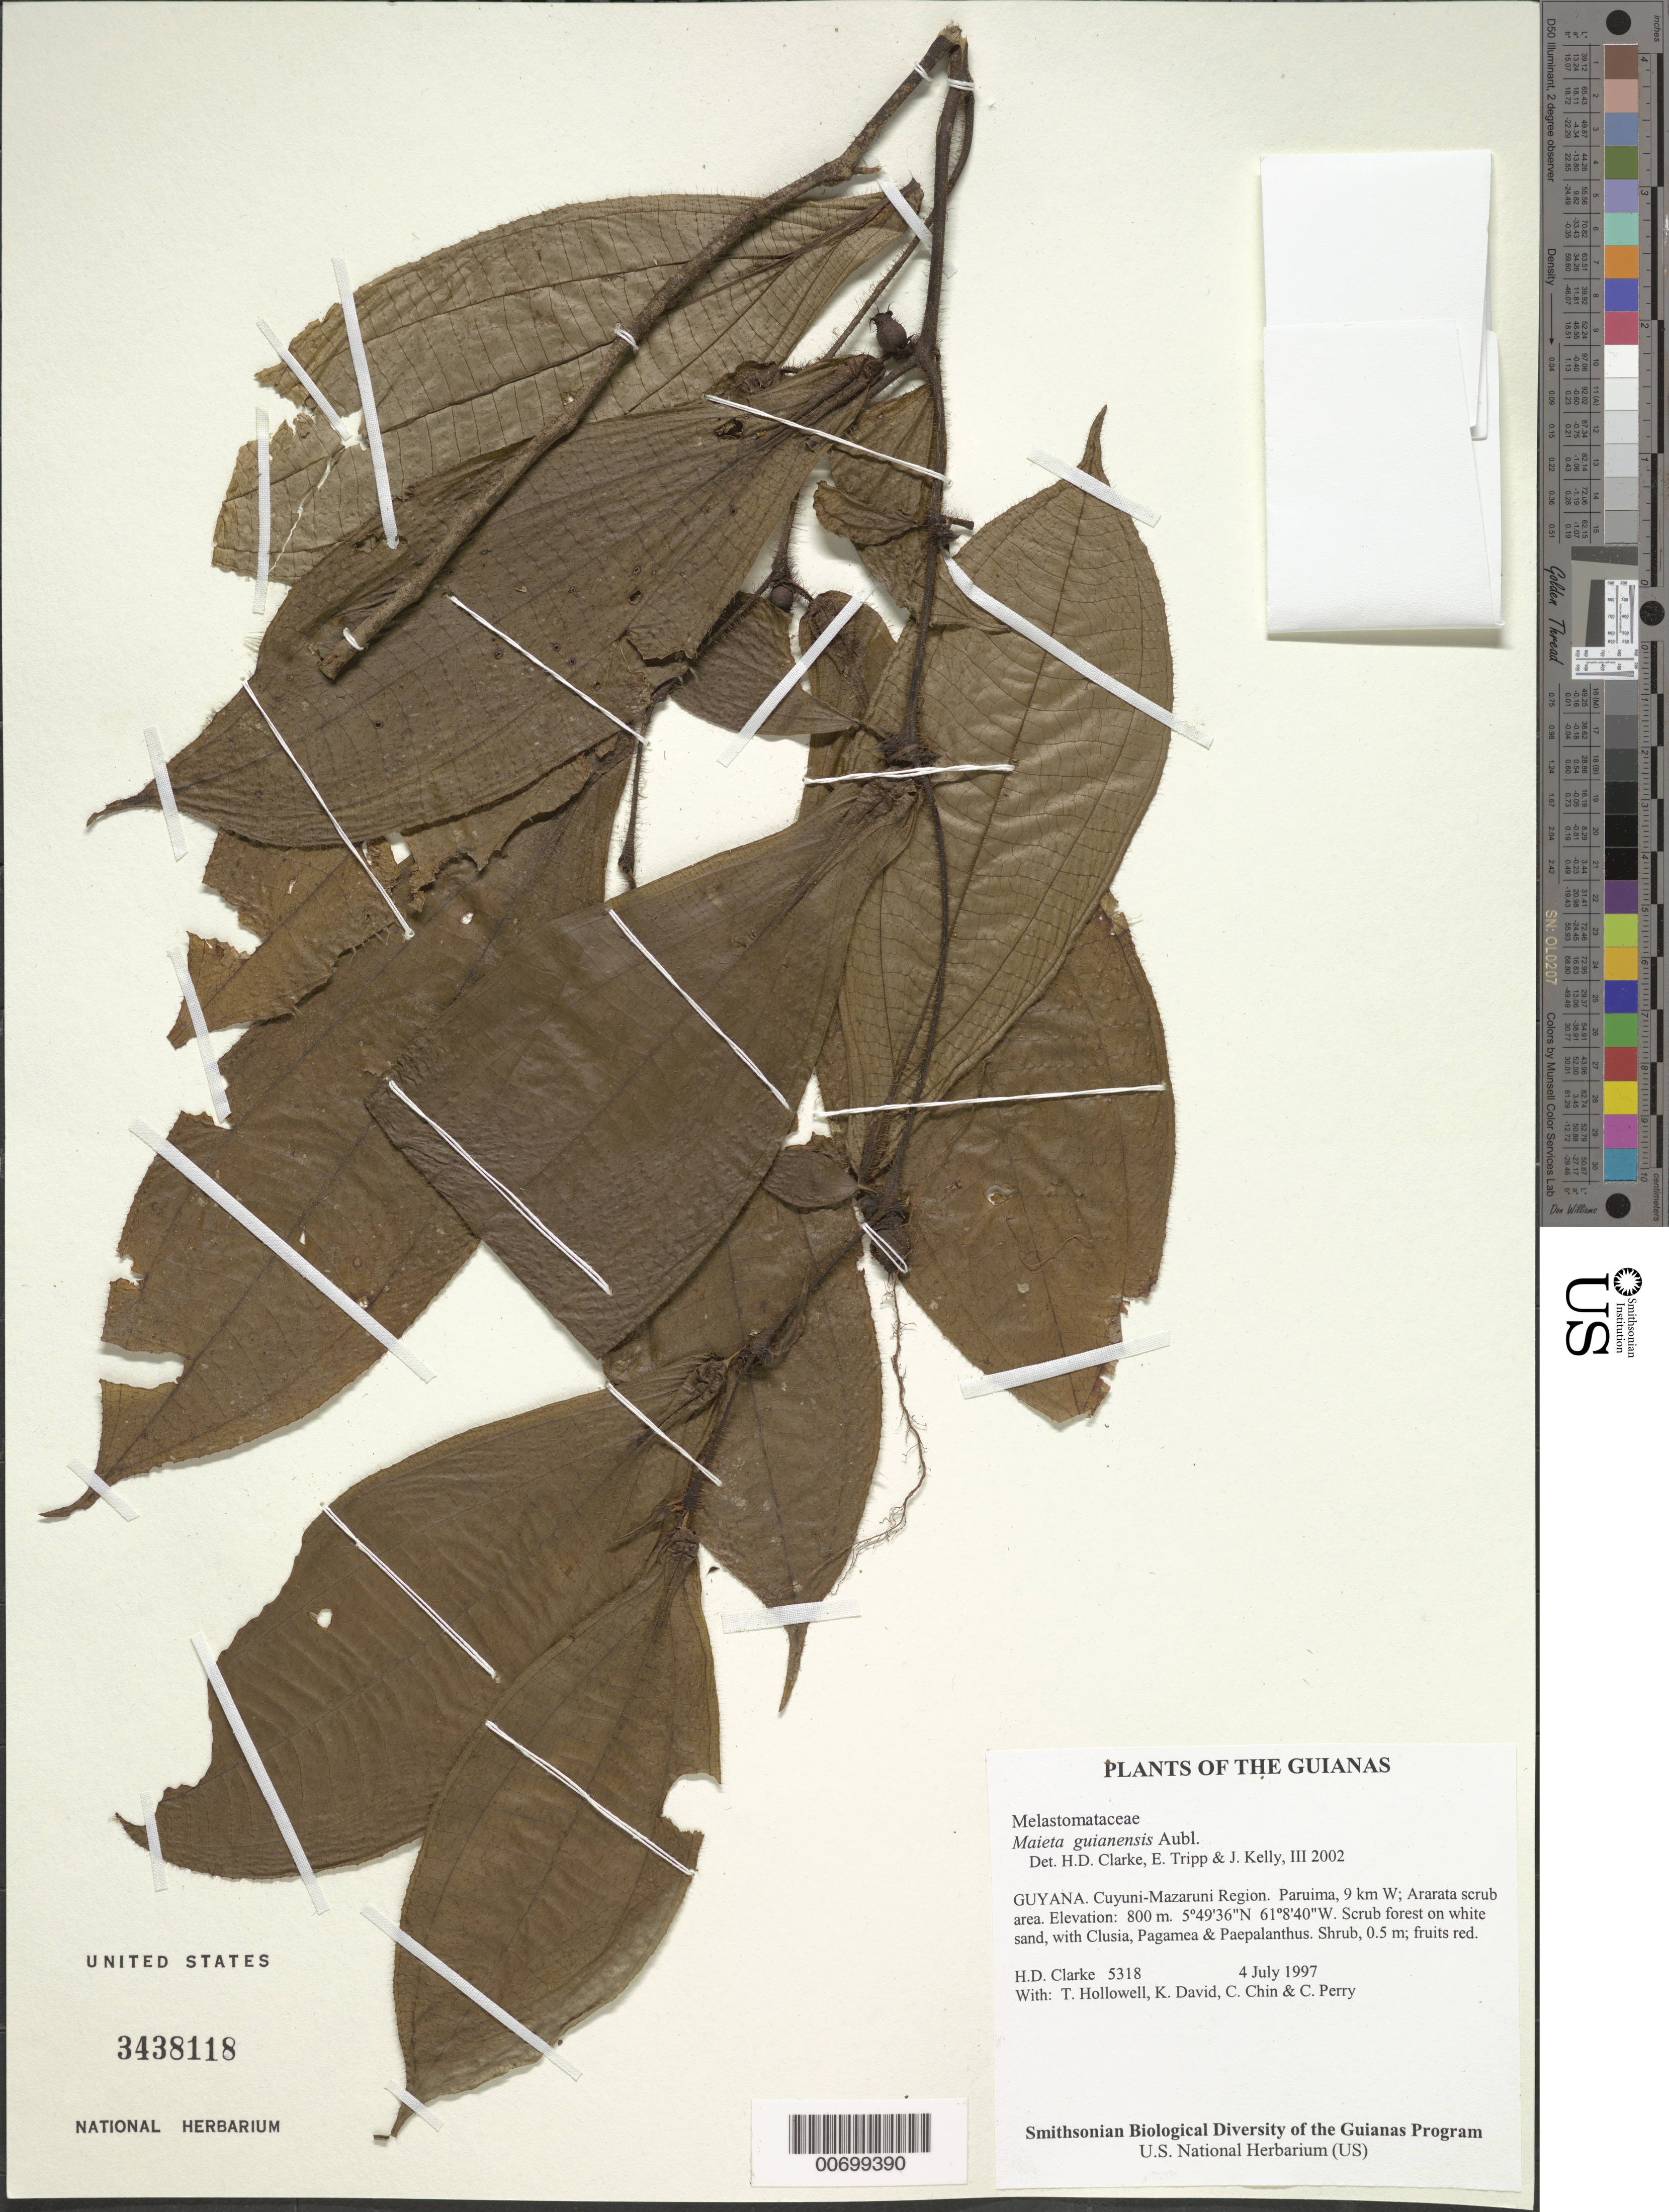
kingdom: Plantae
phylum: Tracheophyta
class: Magnoliopsida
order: Myrtales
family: Melastomataceae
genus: Maieta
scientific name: Maieta guianensis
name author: Aubl.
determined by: Almeda, F.; Penneys, D. S.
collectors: H. D. Clarke, T. Hollowell, K. David, C. Chin & C. Perry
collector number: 5318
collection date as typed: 4 July 1997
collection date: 1997-07-04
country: Guyana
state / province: Cuyuni-Mazaruni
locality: Paruima, 9 km W; Ararata scrub area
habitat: Scrub forest on white sand, with Clusia, Pagamea & Paepalanthus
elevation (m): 800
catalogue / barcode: US 3438118